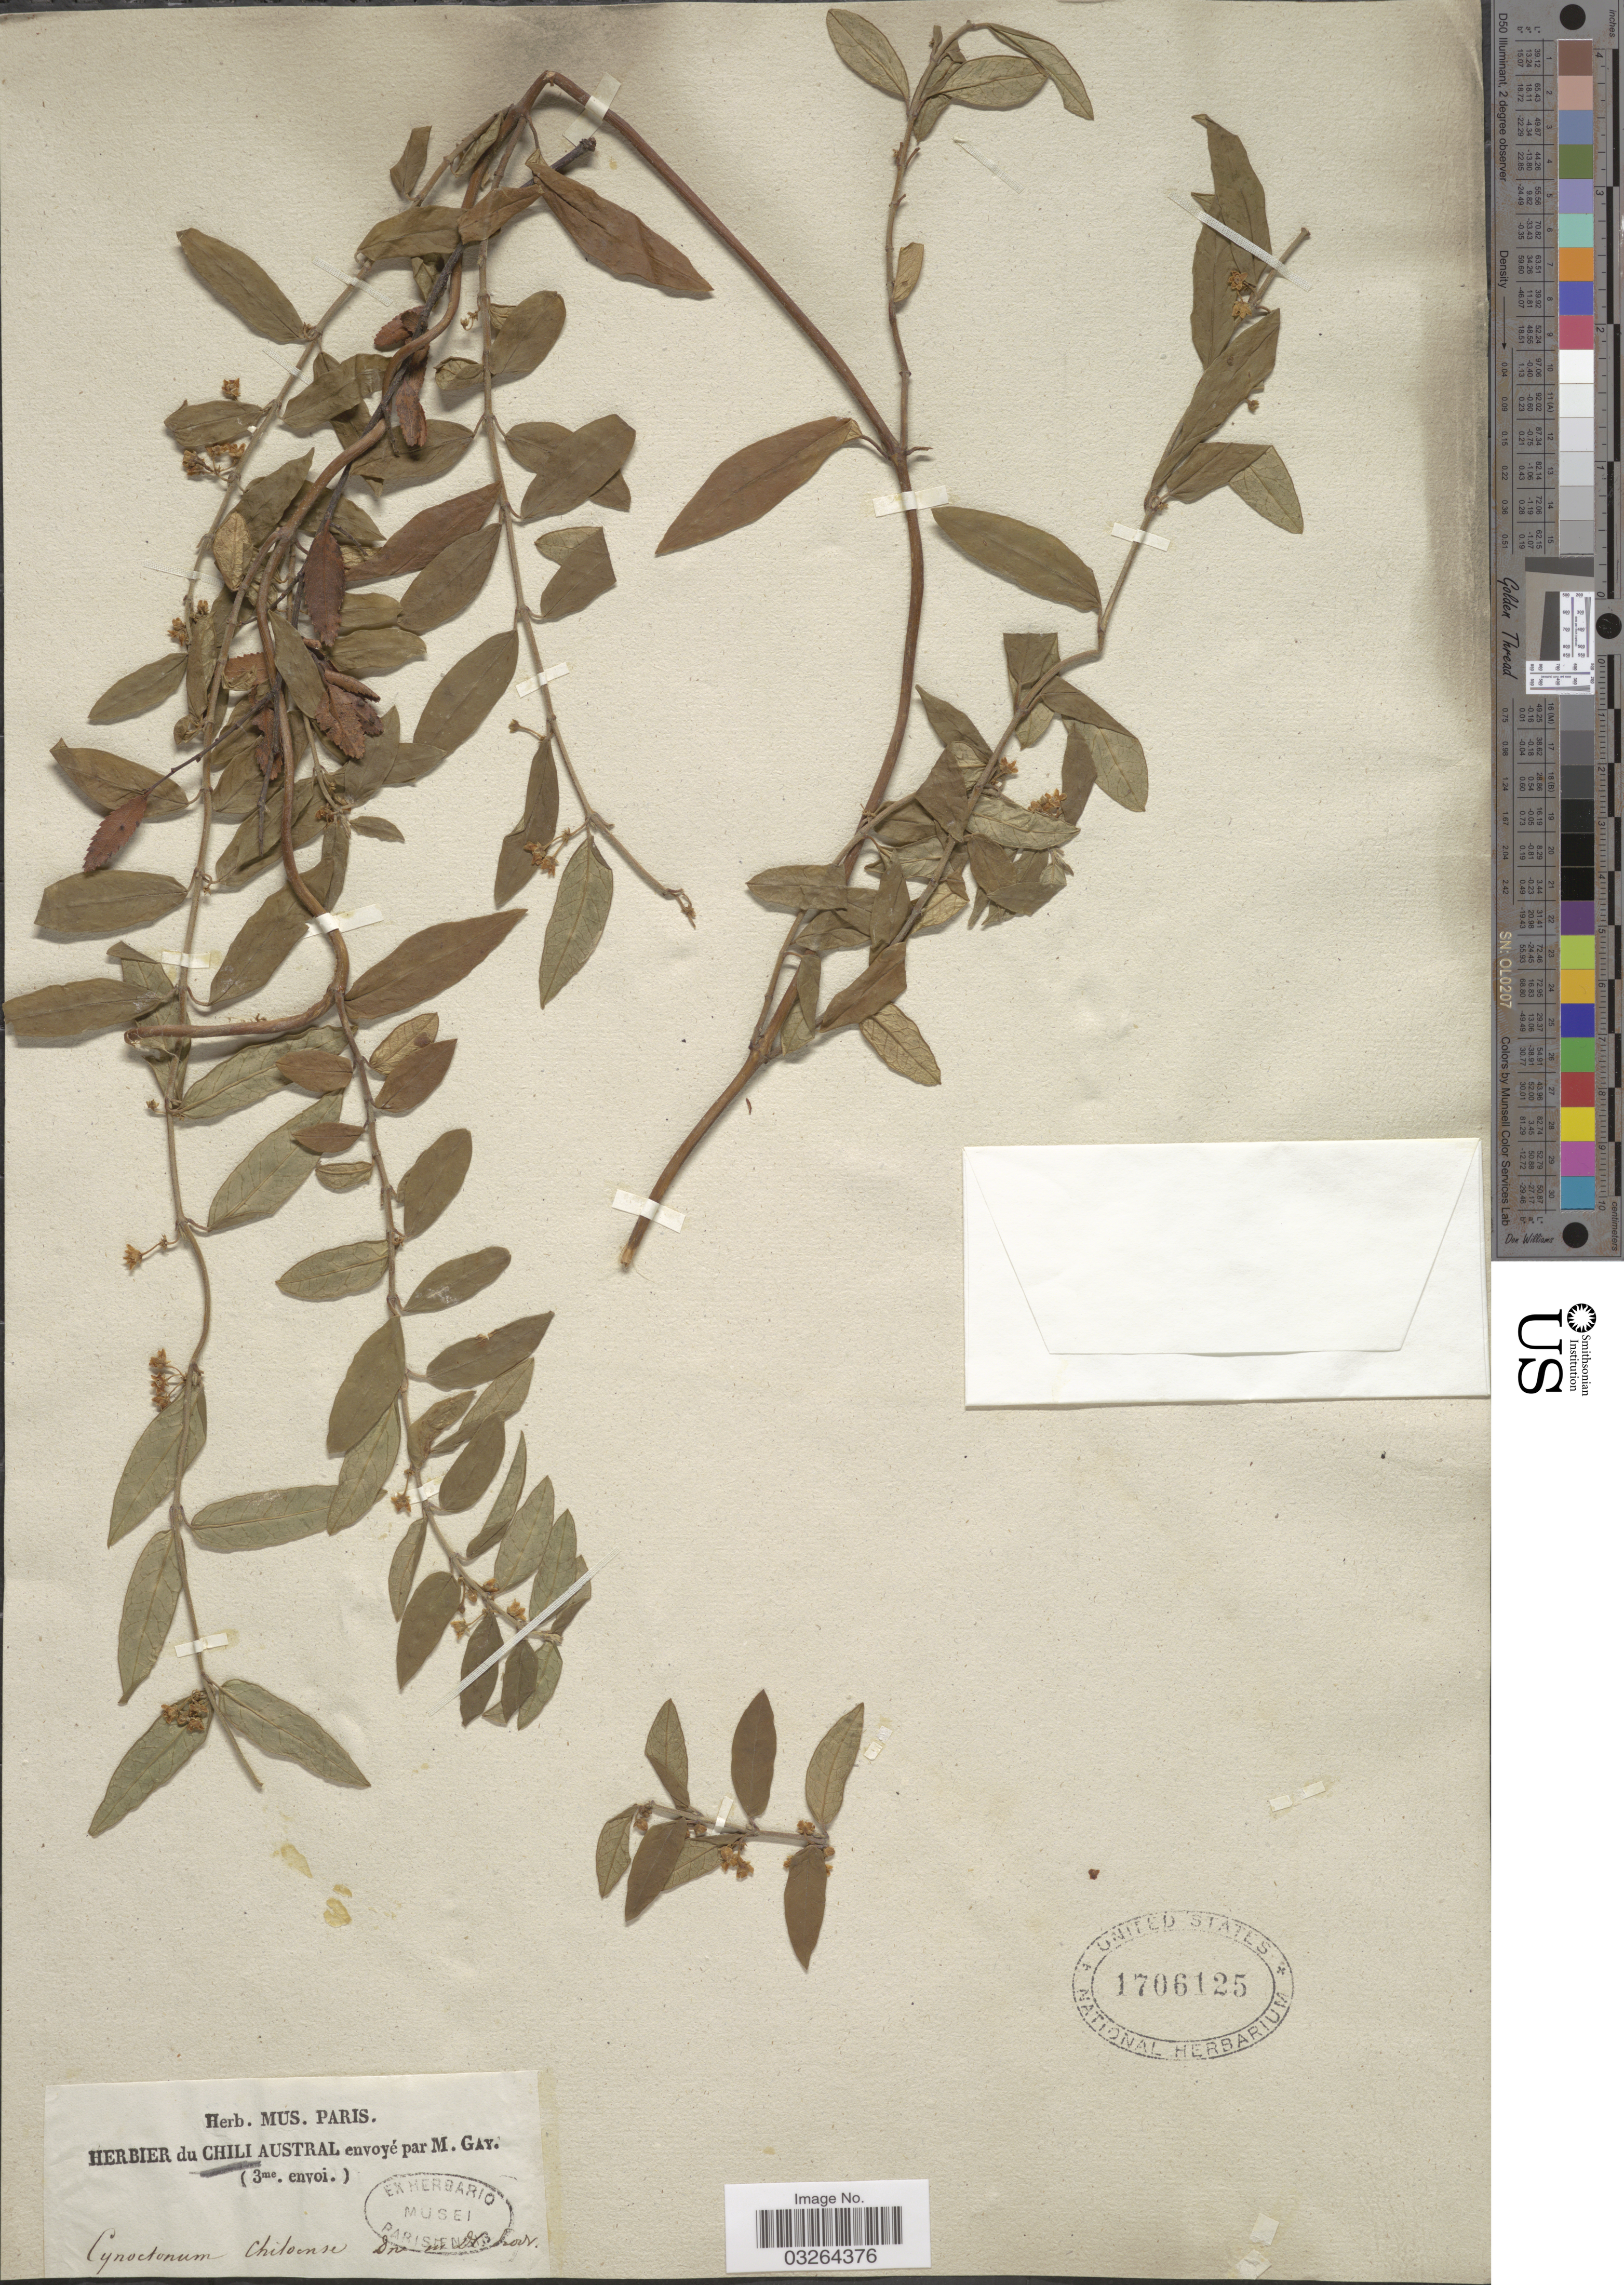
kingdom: Plantae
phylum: Tracheophyta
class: Magnoliopsida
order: Gentianales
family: Apocynaceae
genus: Cynanchum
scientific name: Cynanchum chilense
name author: (Phil.) Malme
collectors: M. Gay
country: Chile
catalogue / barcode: US 1706125